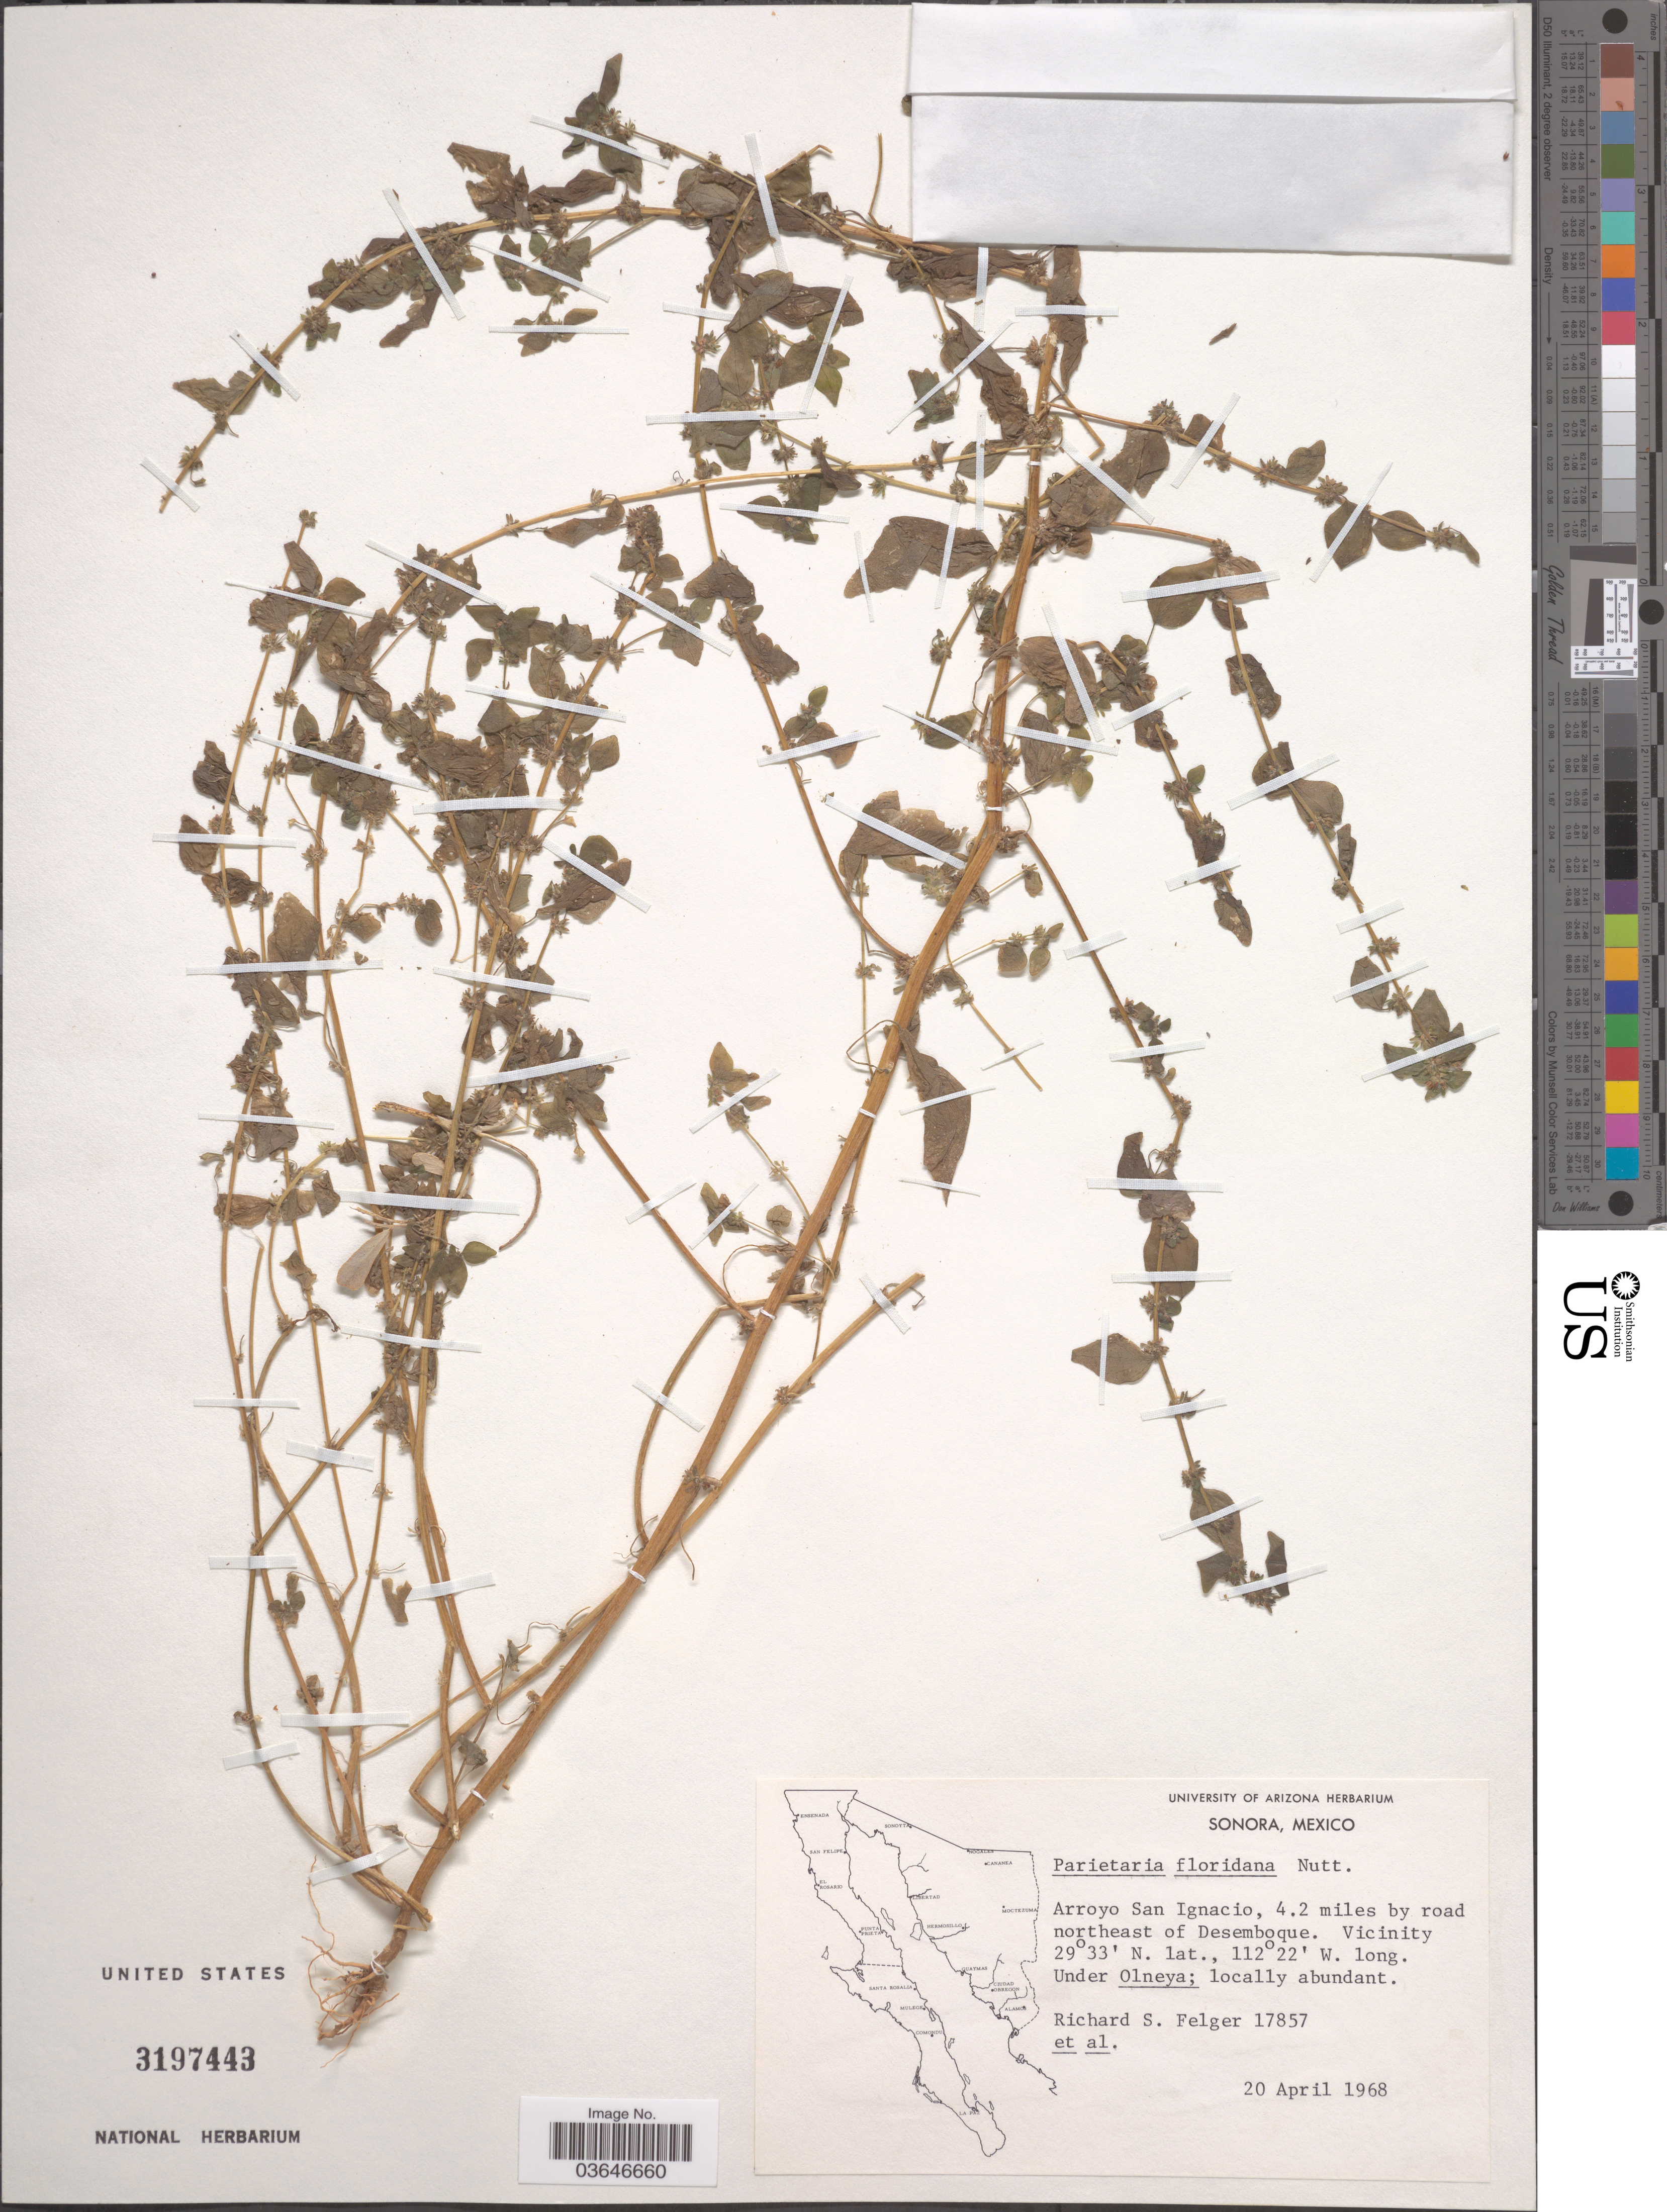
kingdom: Plantae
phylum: Tracheophyta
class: Magnoliopsida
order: Rosales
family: Urticaceae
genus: Parietaria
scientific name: Parietaria floridana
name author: Nutt.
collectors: R. S. Felger & et al.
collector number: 17857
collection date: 1968-04-20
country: Mexico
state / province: Sonora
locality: Arroyo San Ignacio, 4.2 miles by road northeast of Desemboque. Vicinity. Under Olneya.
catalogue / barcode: US 3197443